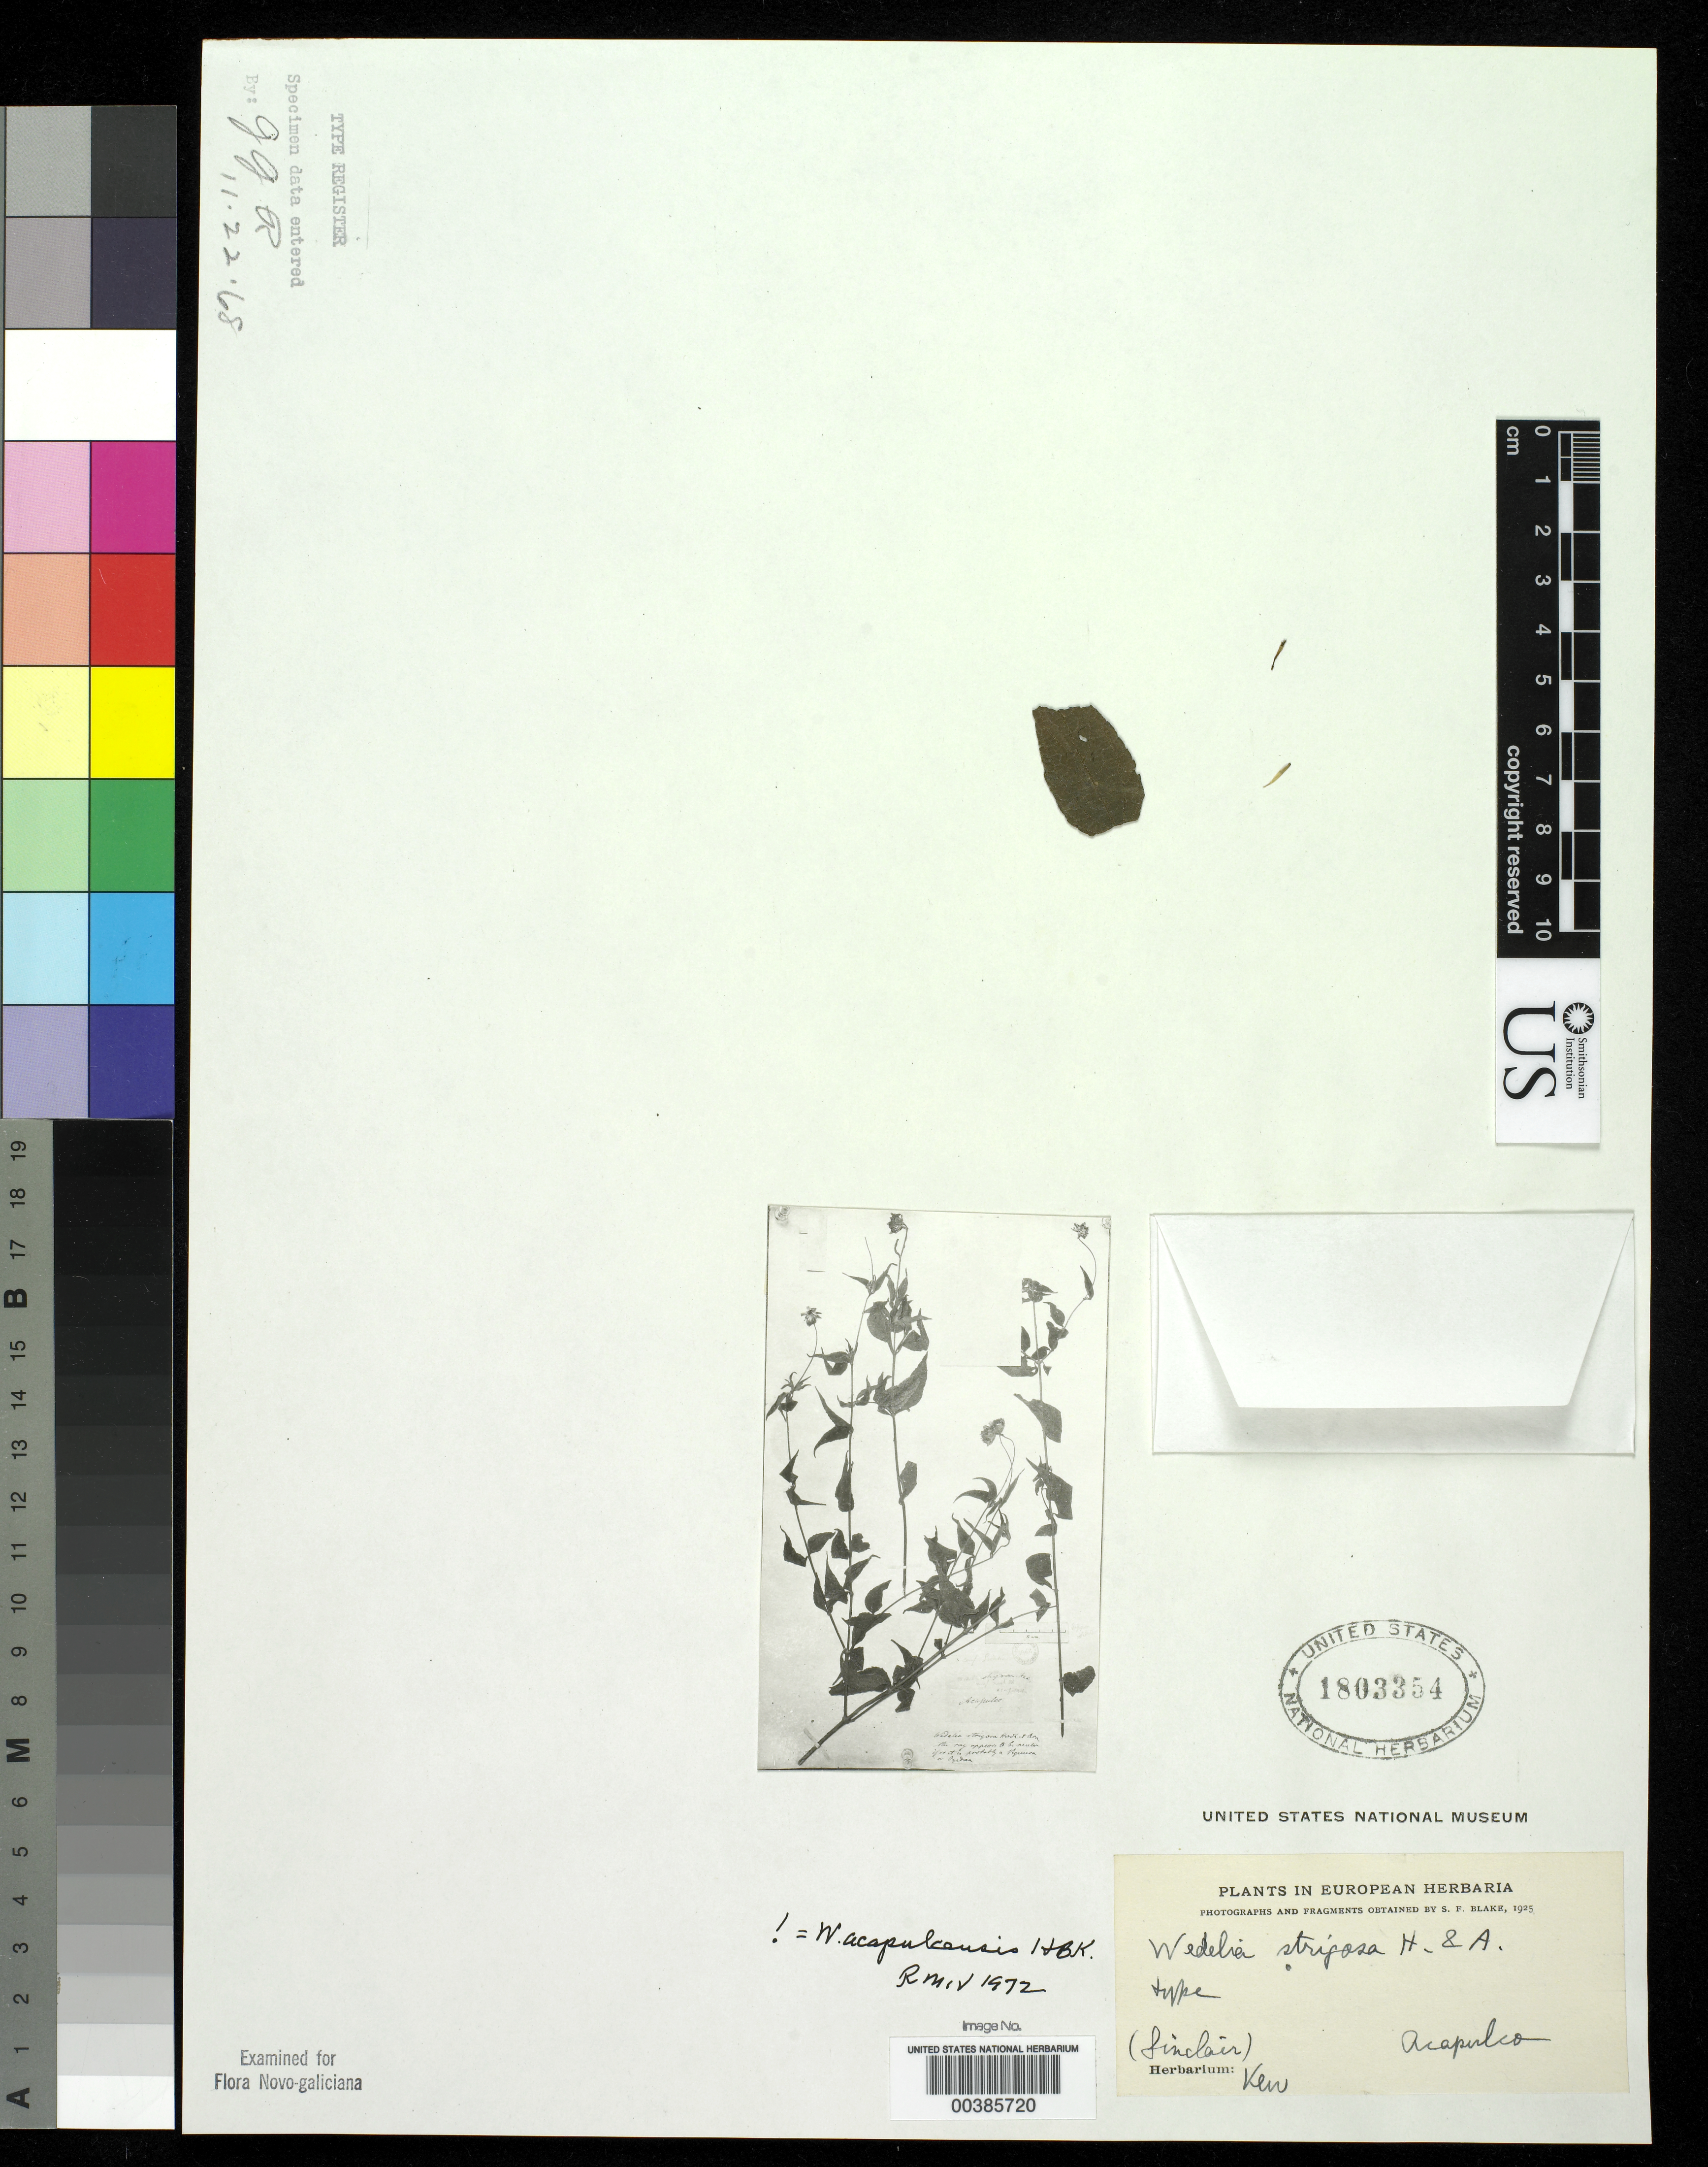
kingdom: Plantae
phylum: Tracheophyta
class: Magnoliopsida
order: Asterales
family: Asteraceae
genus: Wedelia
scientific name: Wedelia strigosa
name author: Hook. & Arn.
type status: Type Fragment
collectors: J. Sinclair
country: Mexico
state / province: Guerrero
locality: Acapulco.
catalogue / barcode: US 1803354